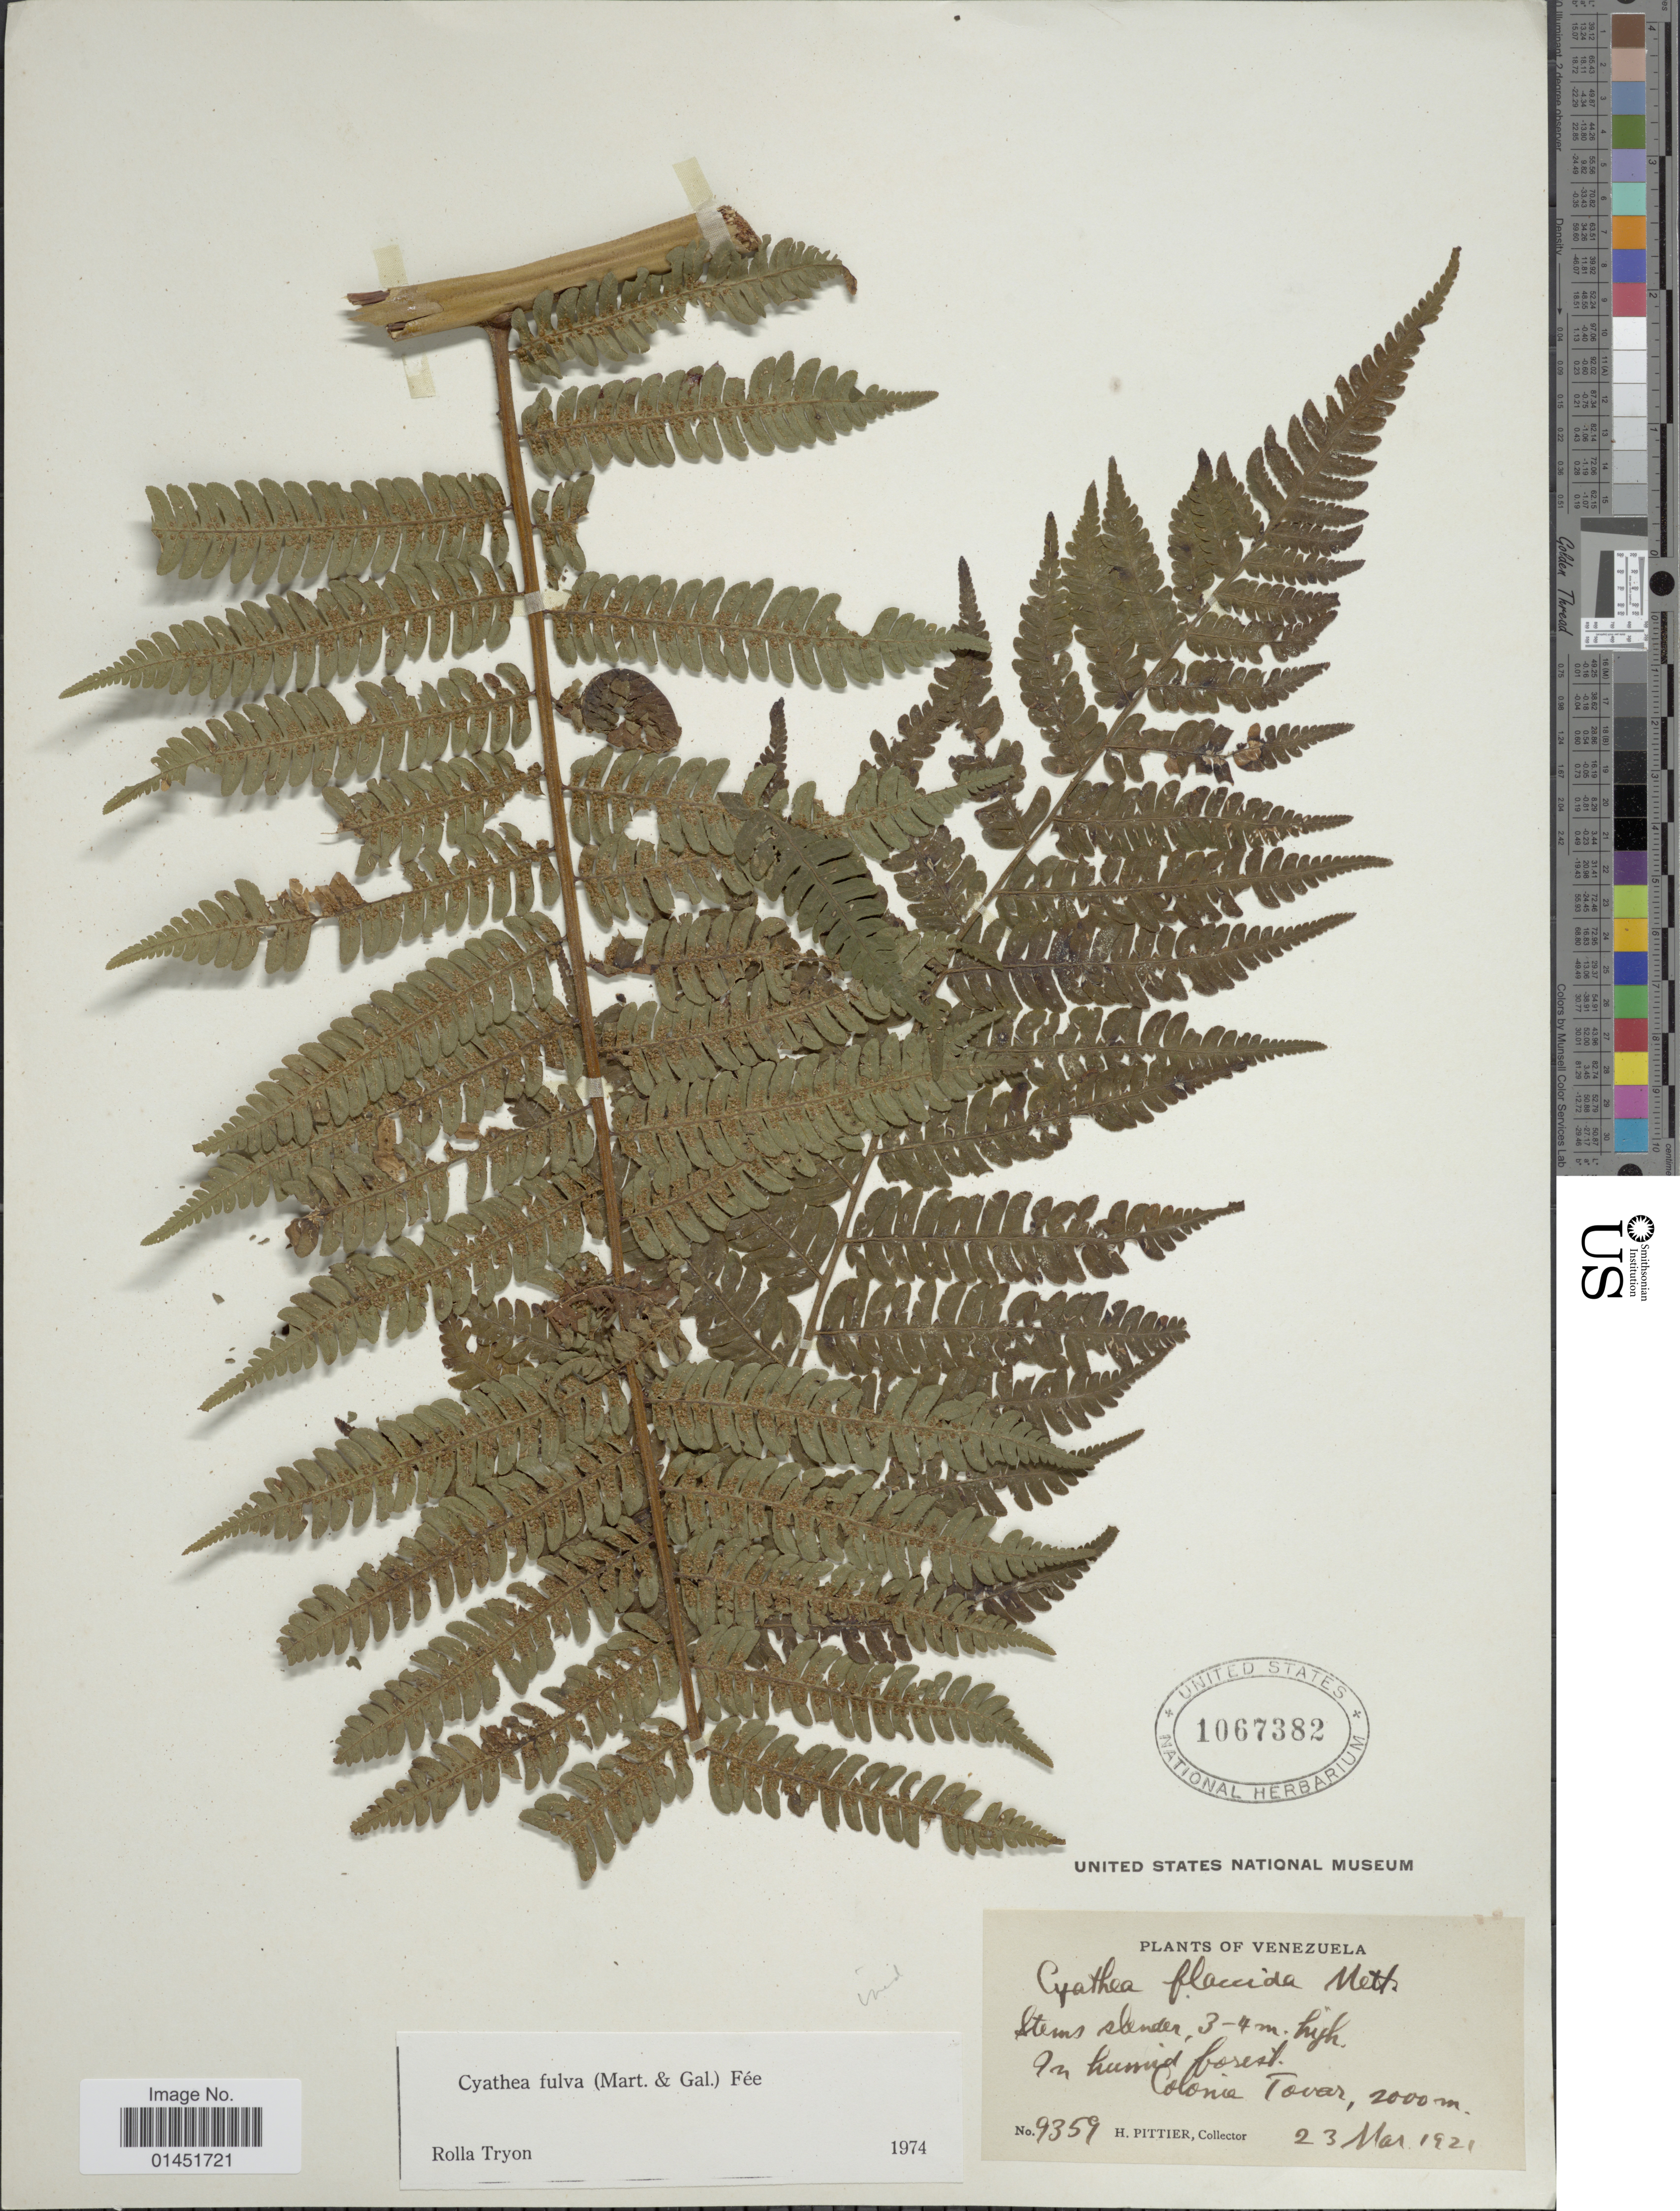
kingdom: Plantae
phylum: Tracheophyta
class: Polypodiopsida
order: Cyatheales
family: Cyatheaceae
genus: Cyathea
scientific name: Cyathea fulva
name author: (M. Martens & Galeotti) Fée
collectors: H. F. Pittier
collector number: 9359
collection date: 1921-03-23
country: Venezuela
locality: Colonia Tovar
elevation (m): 2000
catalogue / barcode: US 1067382